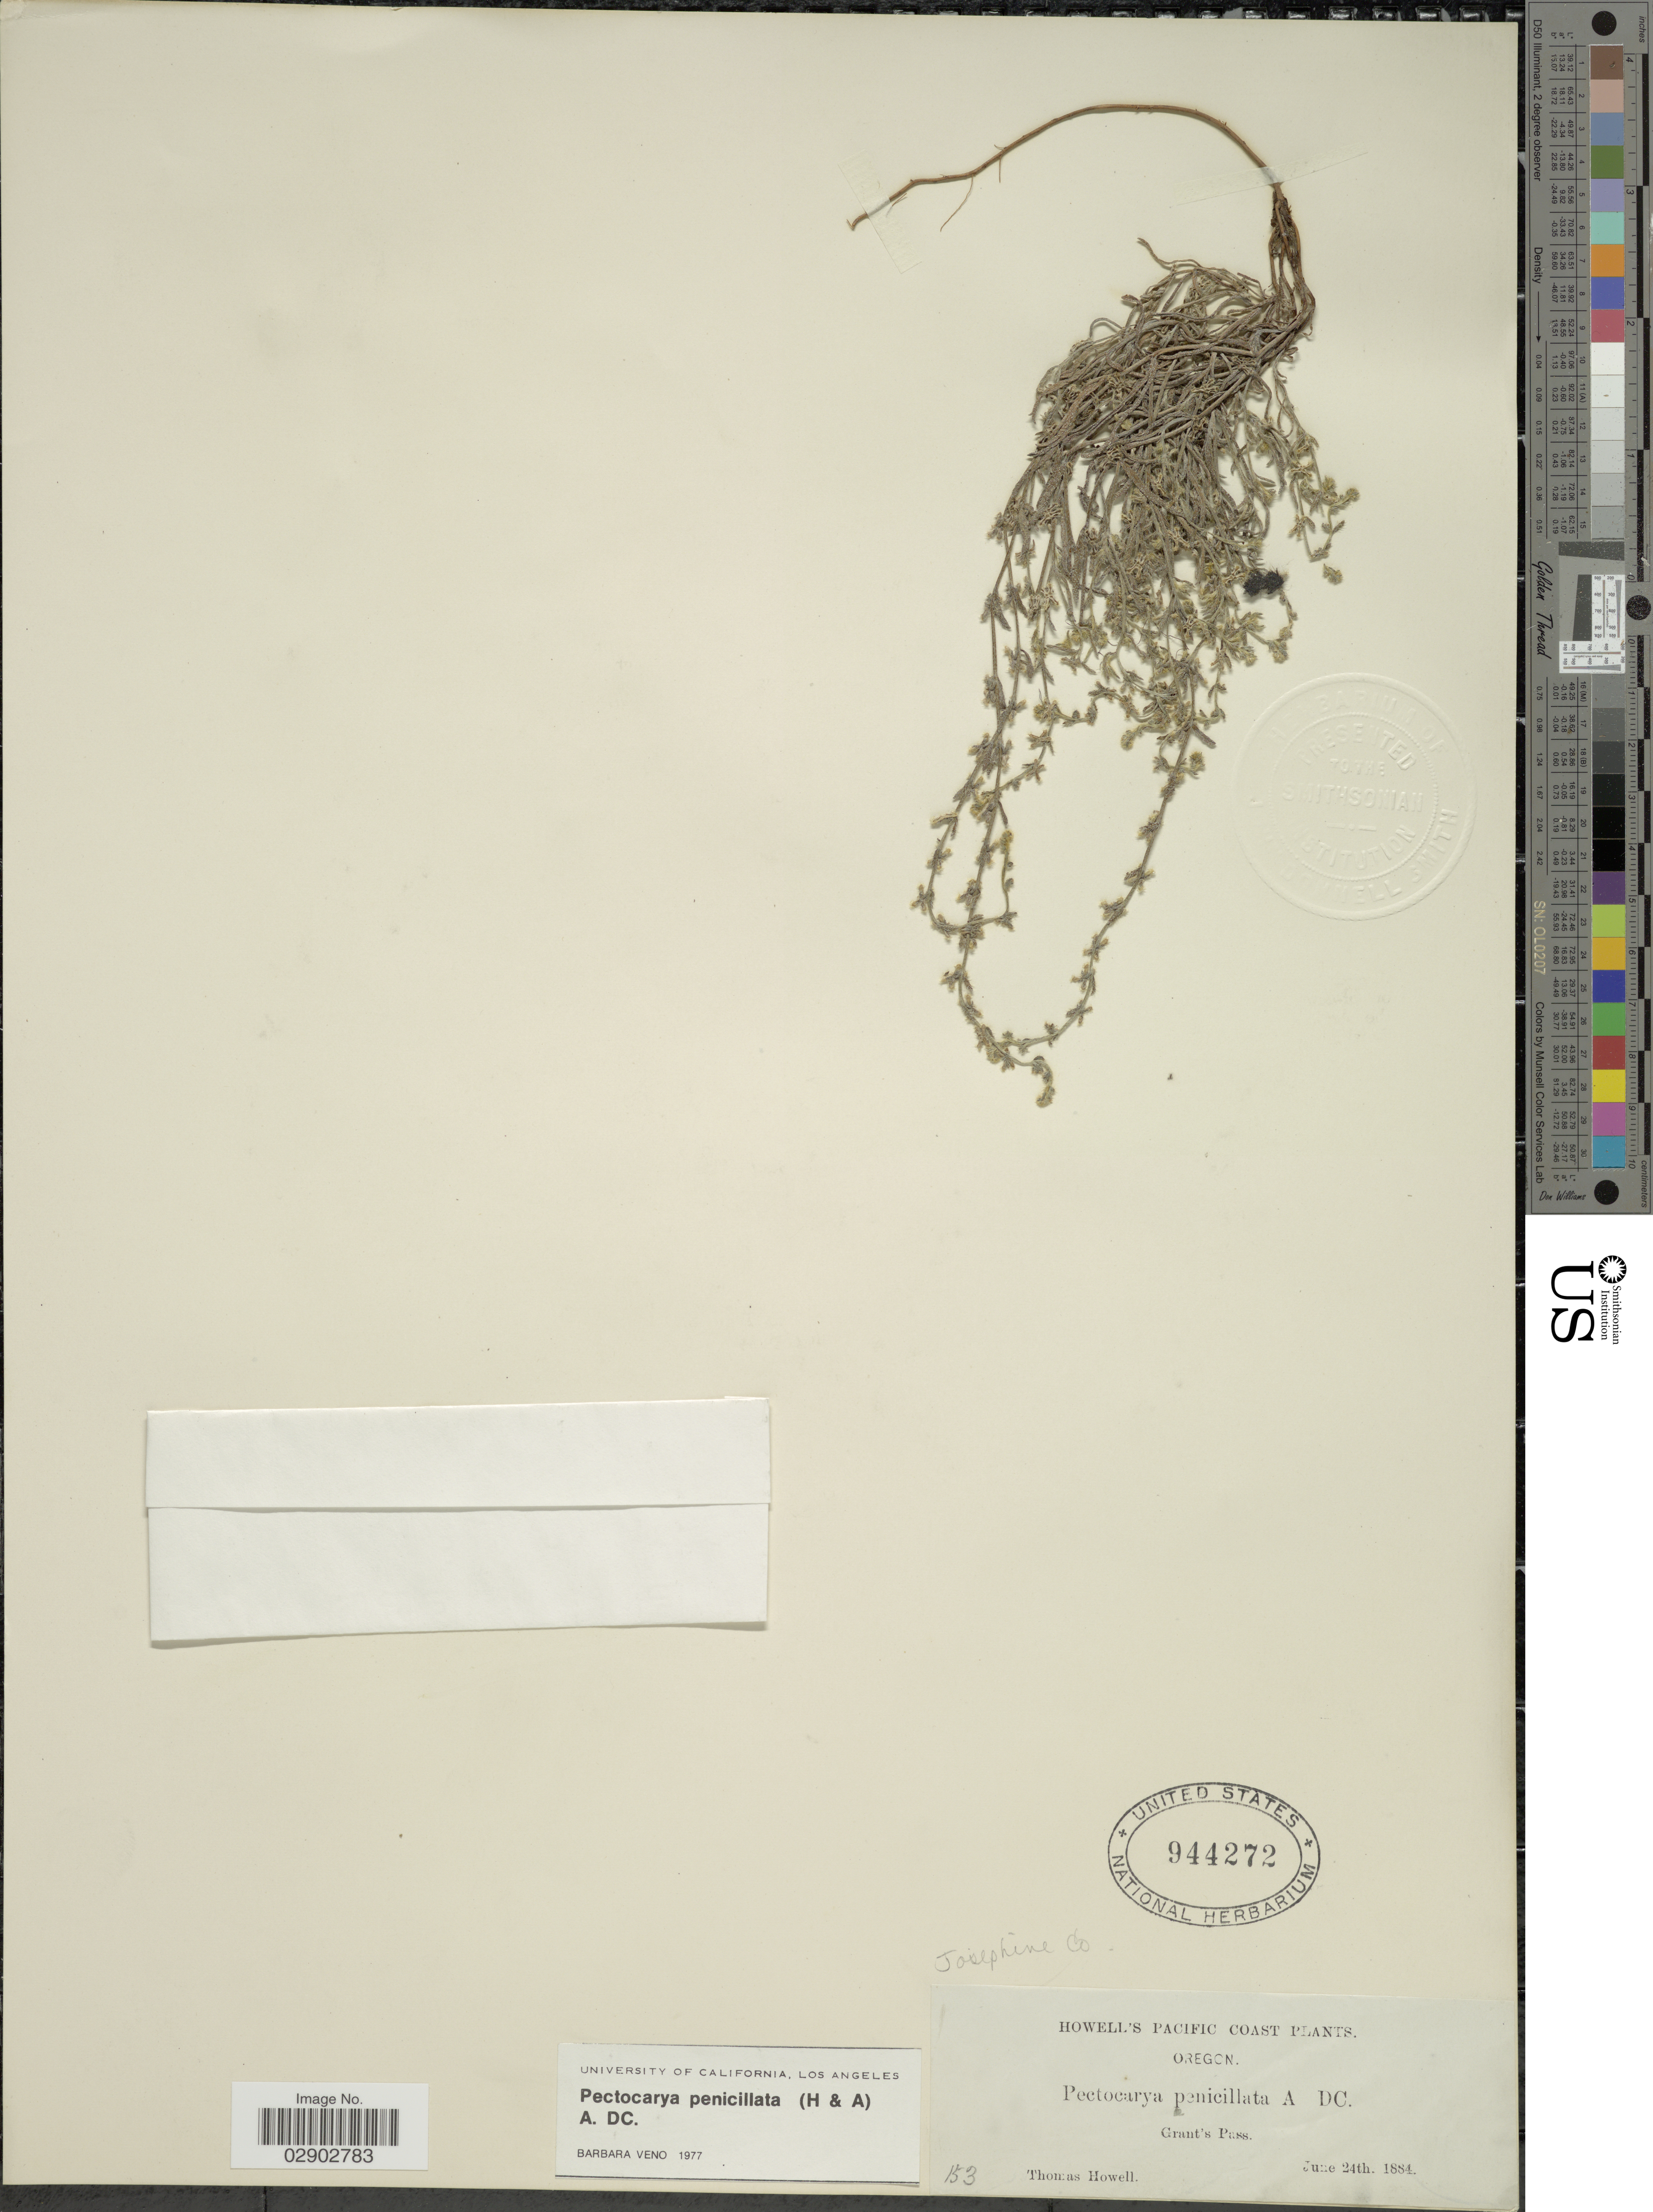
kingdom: Plantae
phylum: Tracheophyta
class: Magnoliopsida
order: Boraginales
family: Boraginaceae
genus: Pectocarya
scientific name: Pectocarya penicillata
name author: Hook. & Arn.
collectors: T. Howell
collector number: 153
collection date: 1884-06-24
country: United States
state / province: Oregon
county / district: Josephine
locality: Pacific Coast. Grant's Pass. Josephine Co.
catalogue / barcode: US 944272